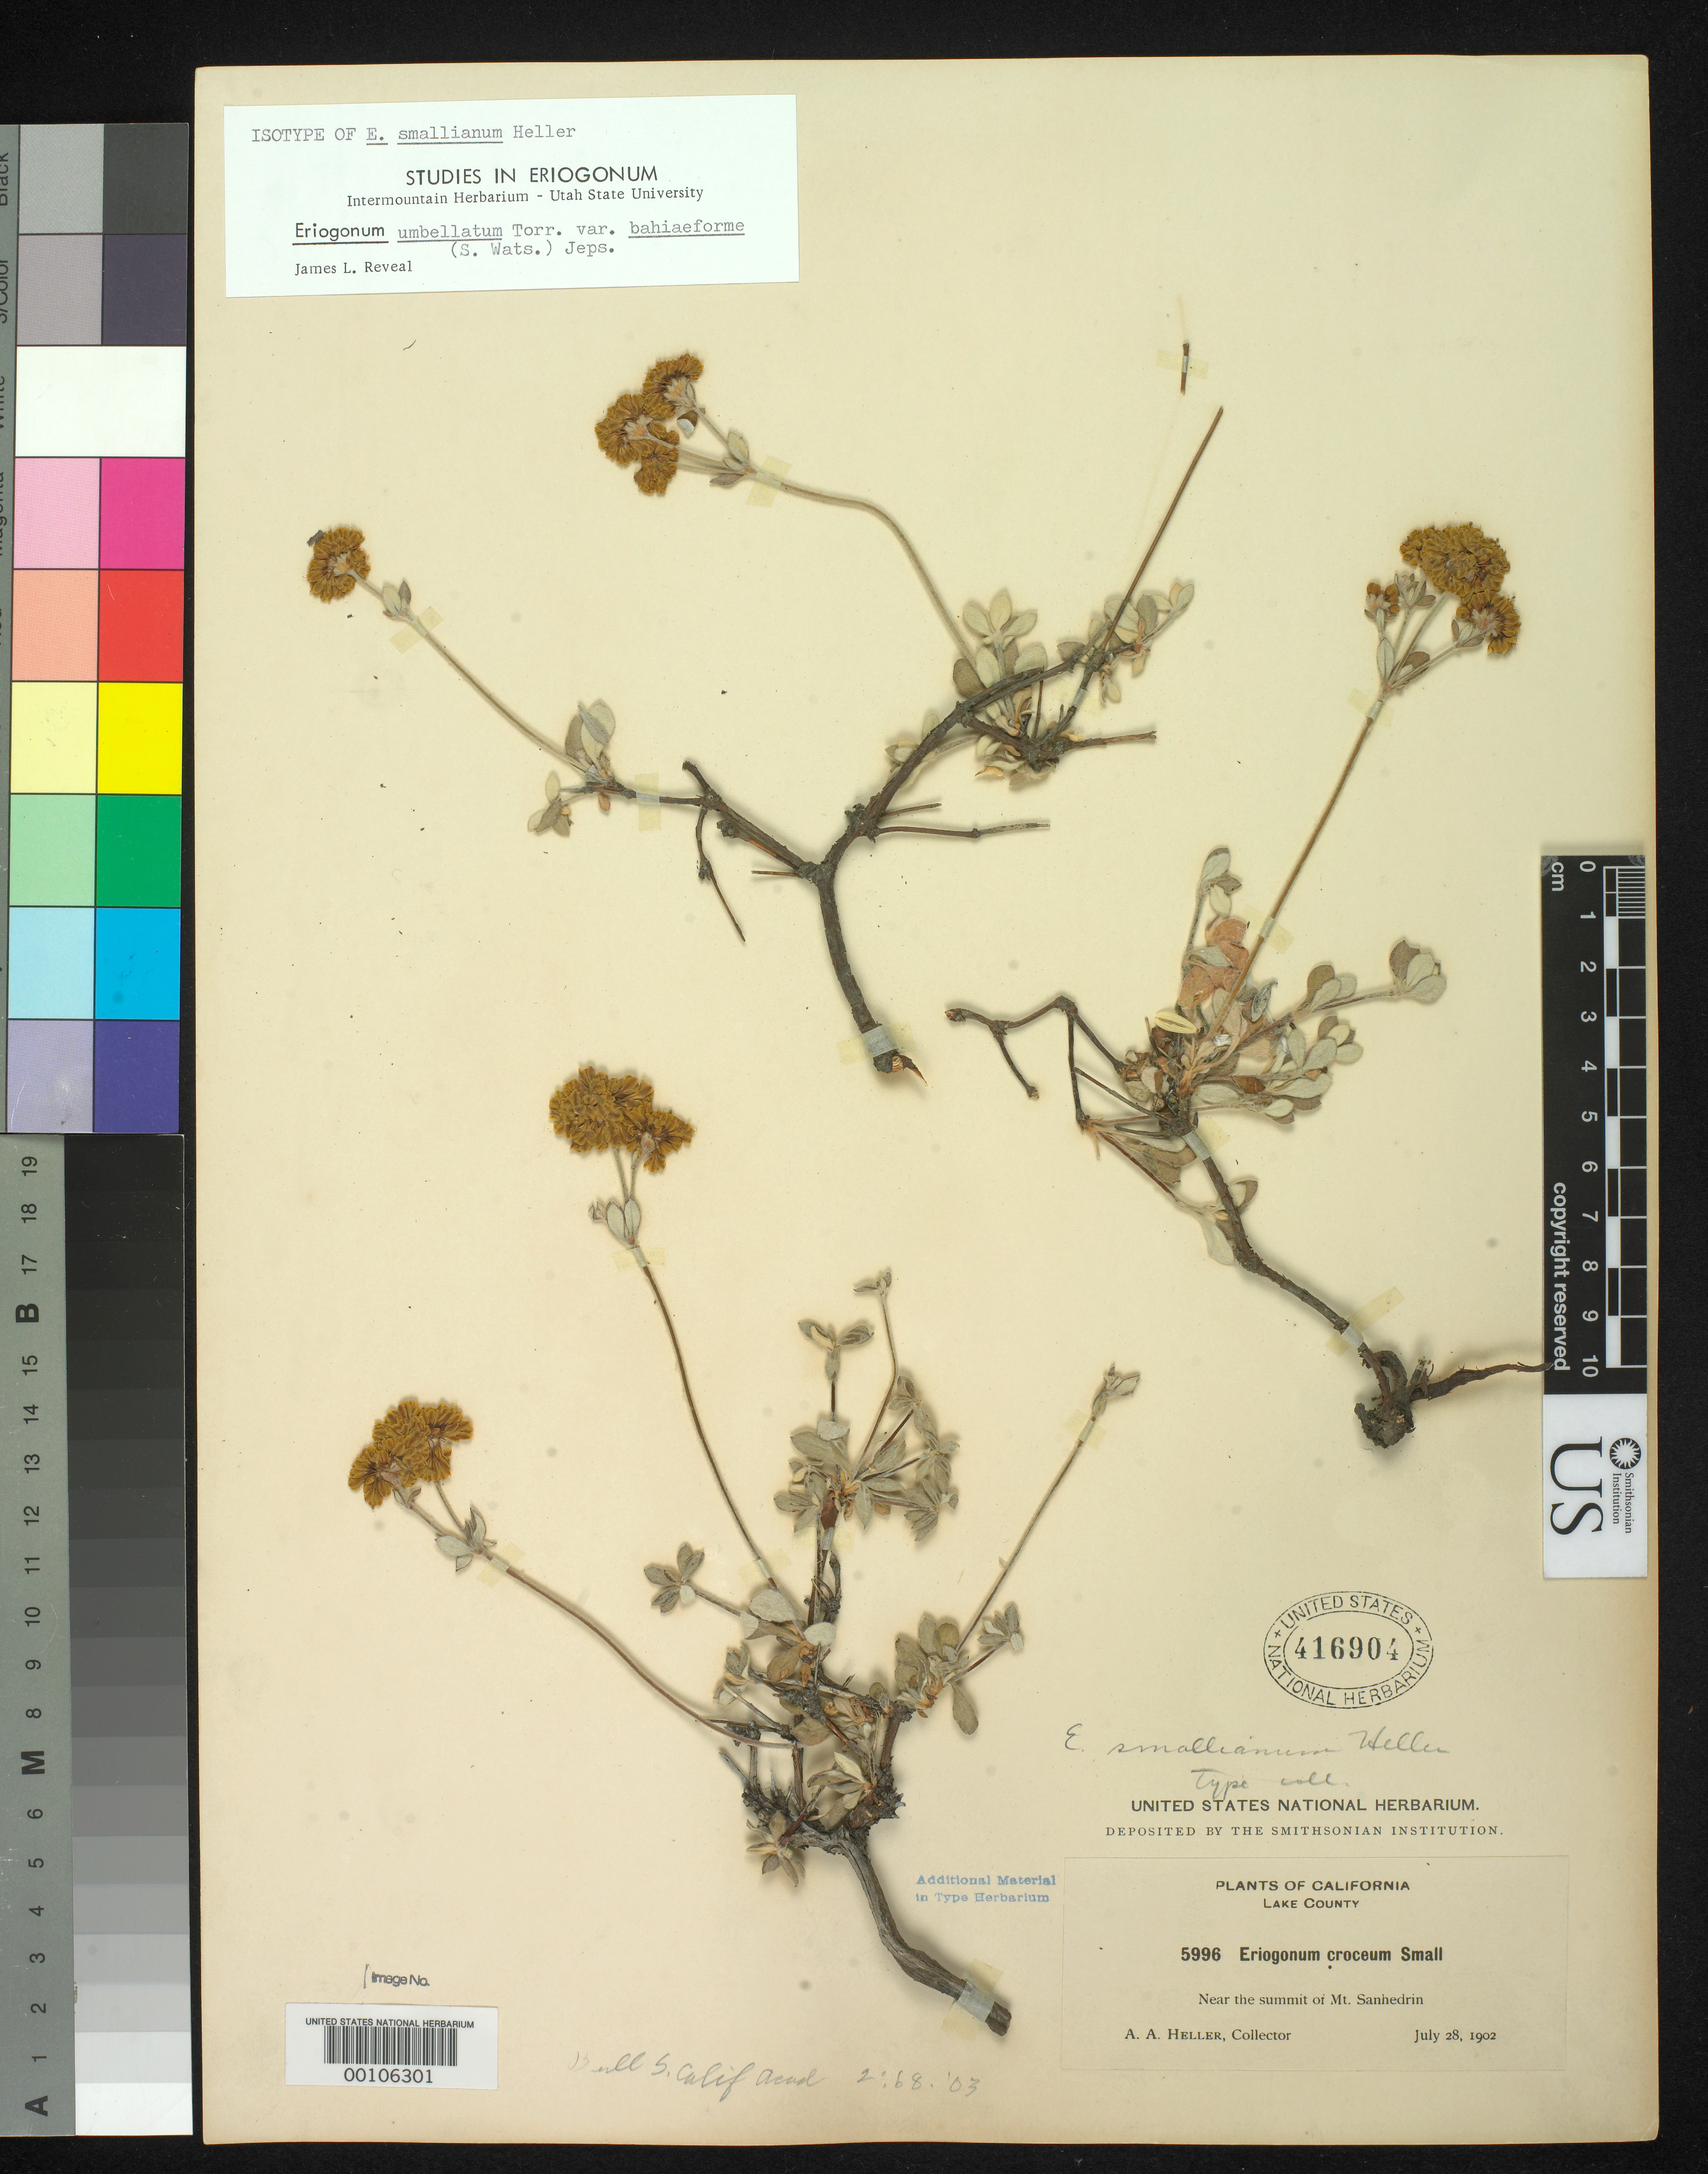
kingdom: Plantae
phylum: Tracheophyta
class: Magnoliopsida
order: Caryophyllales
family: Polygonaceae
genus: Eriogonum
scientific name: Eriogonum smallianum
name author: A. Heller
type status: Isotype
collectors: A. A. Heller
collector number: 5996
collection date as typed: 28 Jul 1902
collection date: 1902-07-28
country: United States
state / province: California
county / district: Lake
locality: Near the summit of Mt. Sanhedrin.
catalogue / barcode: US 416904